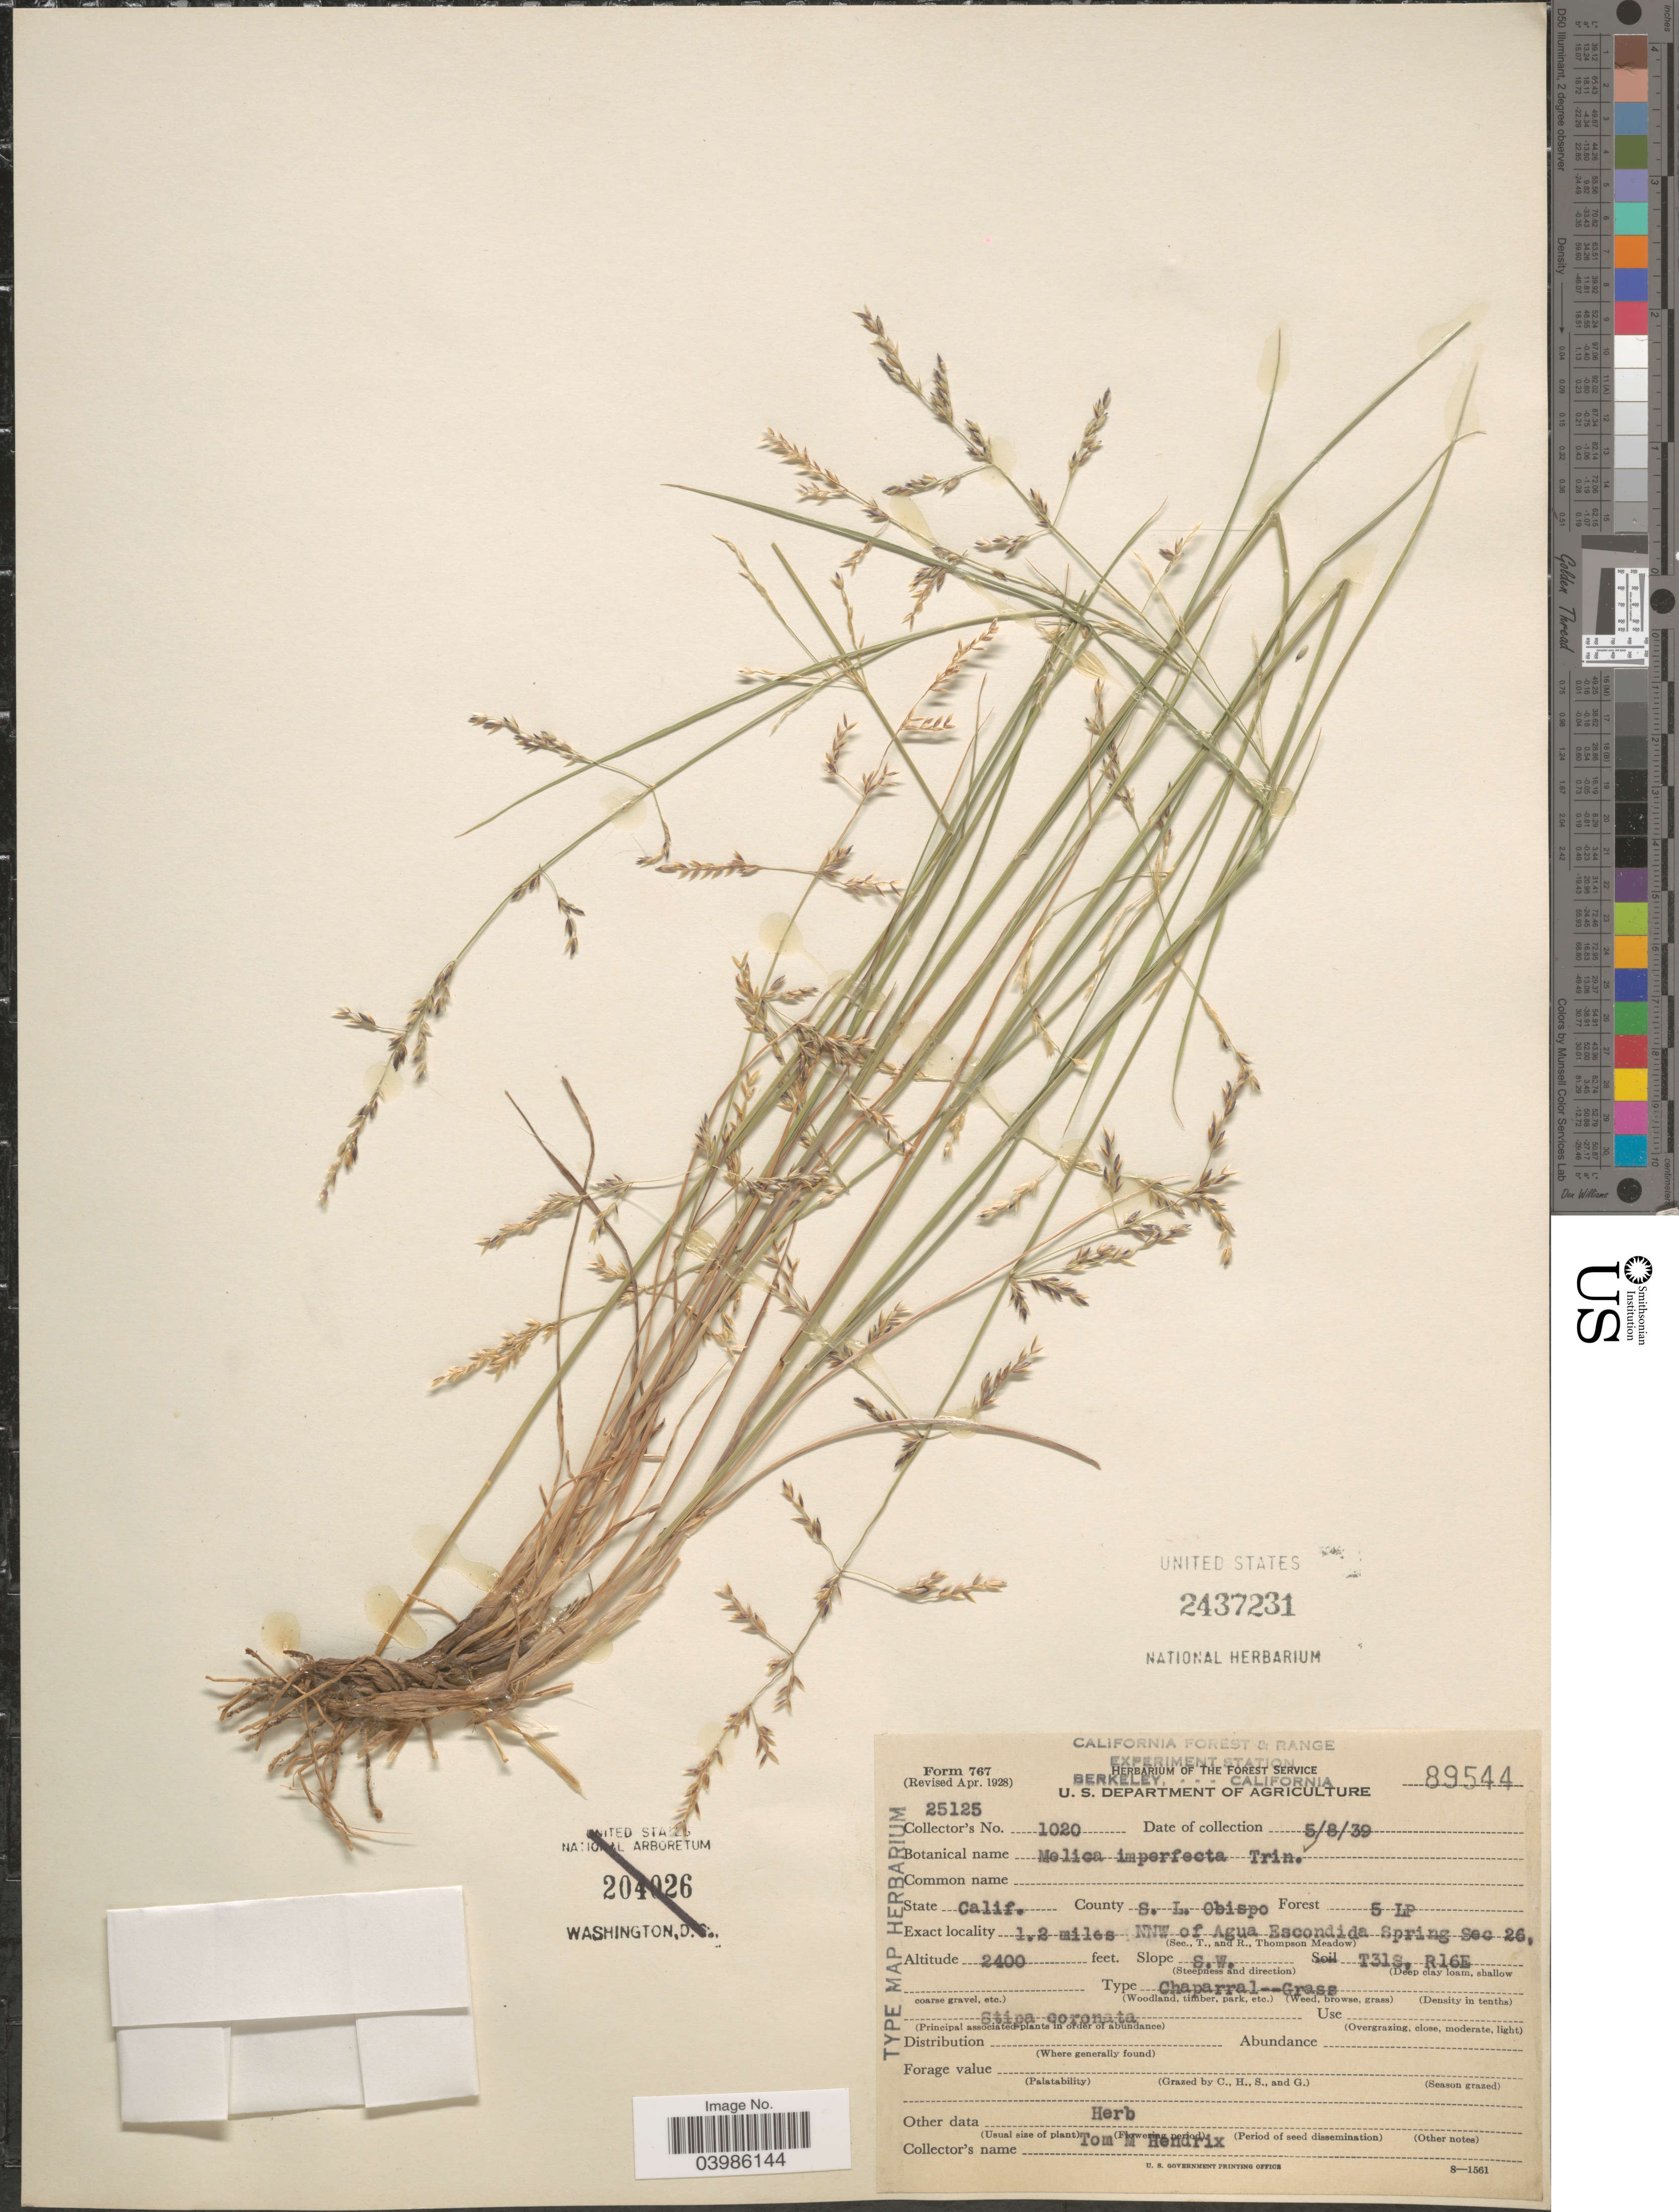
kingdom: Plantae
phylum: Tracheophyta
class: Liliopsida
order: Poales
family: Poaceae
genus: Melica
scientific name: Melica imperfecta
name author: Trin.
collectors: T. Hendrix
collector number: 1020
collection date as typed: Transcribed d/m/y: 8/5/39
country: United States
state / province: California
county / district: San Luis Obispo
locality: County S. L. Obispo. Forest 5 LP. 1.2 miles NNW of Agua Escondida Spring Sec 26, Slope S.W. T31S, R16E.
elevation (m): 732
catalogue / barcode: US 2437231